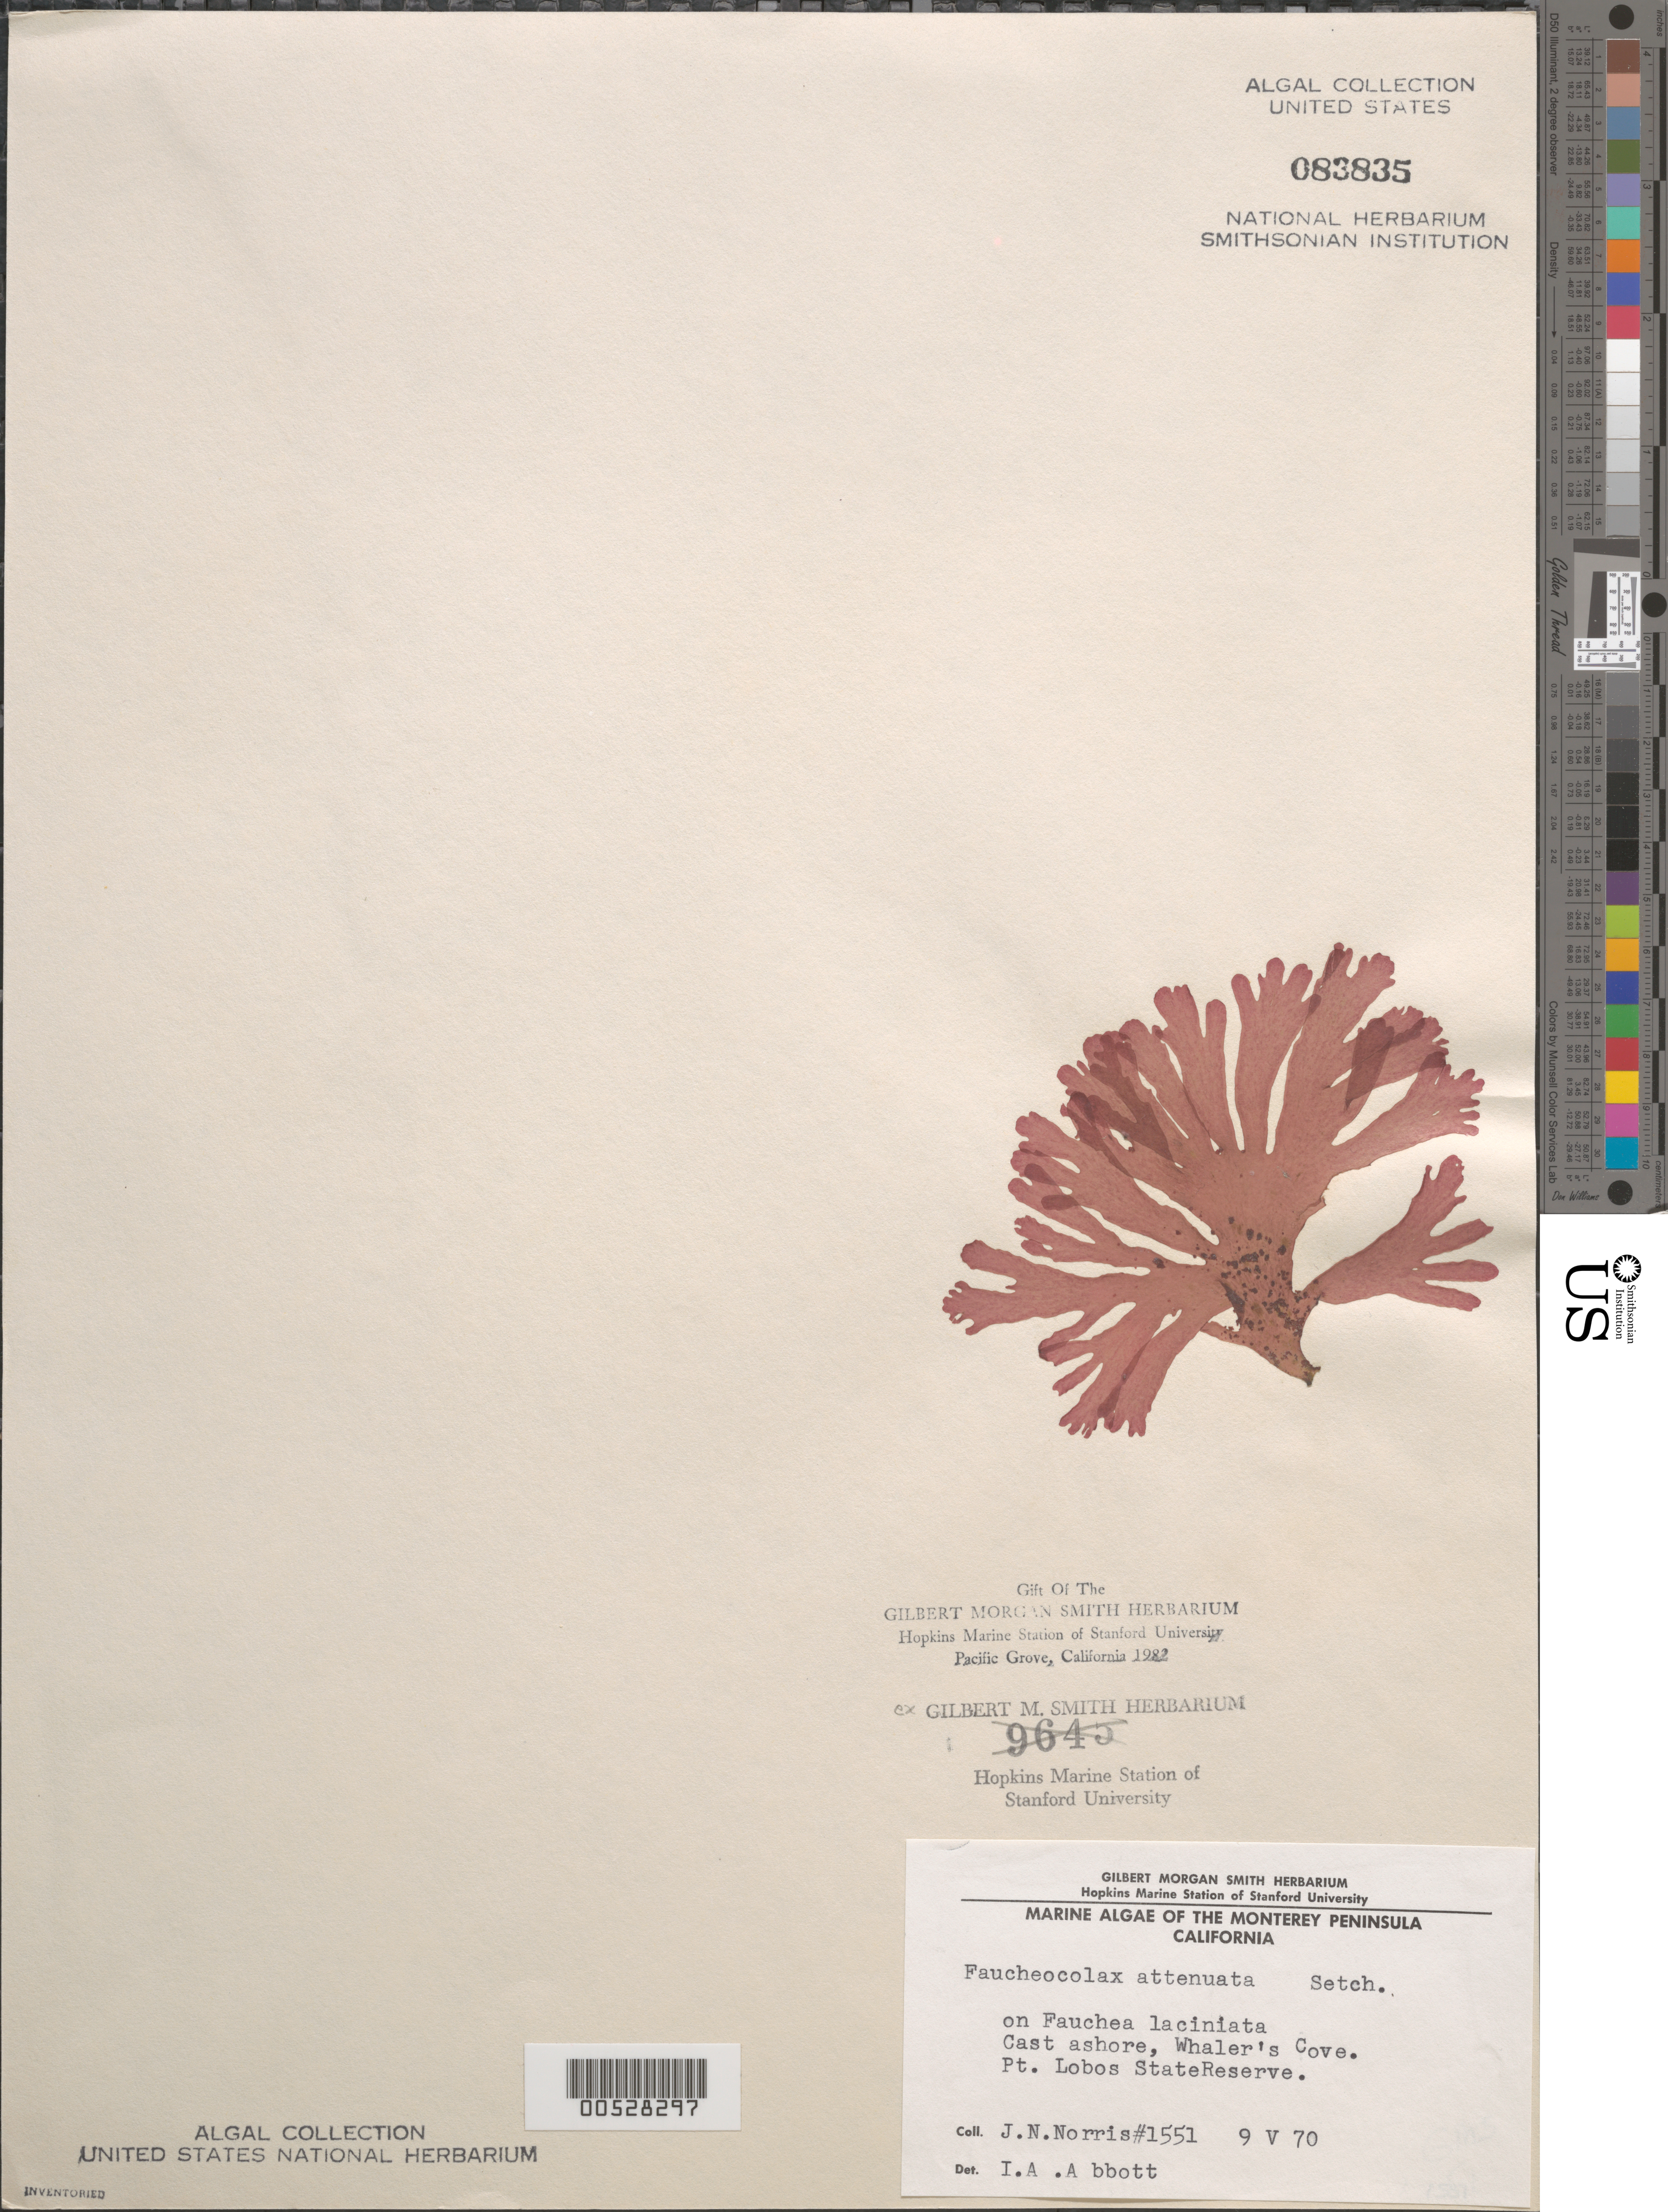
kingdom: Plantae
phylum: Rhodophyta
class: Florideophyceae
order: Rhodymeniales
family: Faucheaceae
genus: Faucheocolax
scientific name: Faucheocolax attenuata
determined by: Abbott, Isabella A.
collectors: J. N. Norris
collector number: JN-1551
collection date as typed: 09 May 1970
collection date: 1970-05-09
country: United States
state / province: California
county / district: Monterey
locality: Whaler's Cove, Point Lobos State Reserve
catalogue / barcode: US 83835